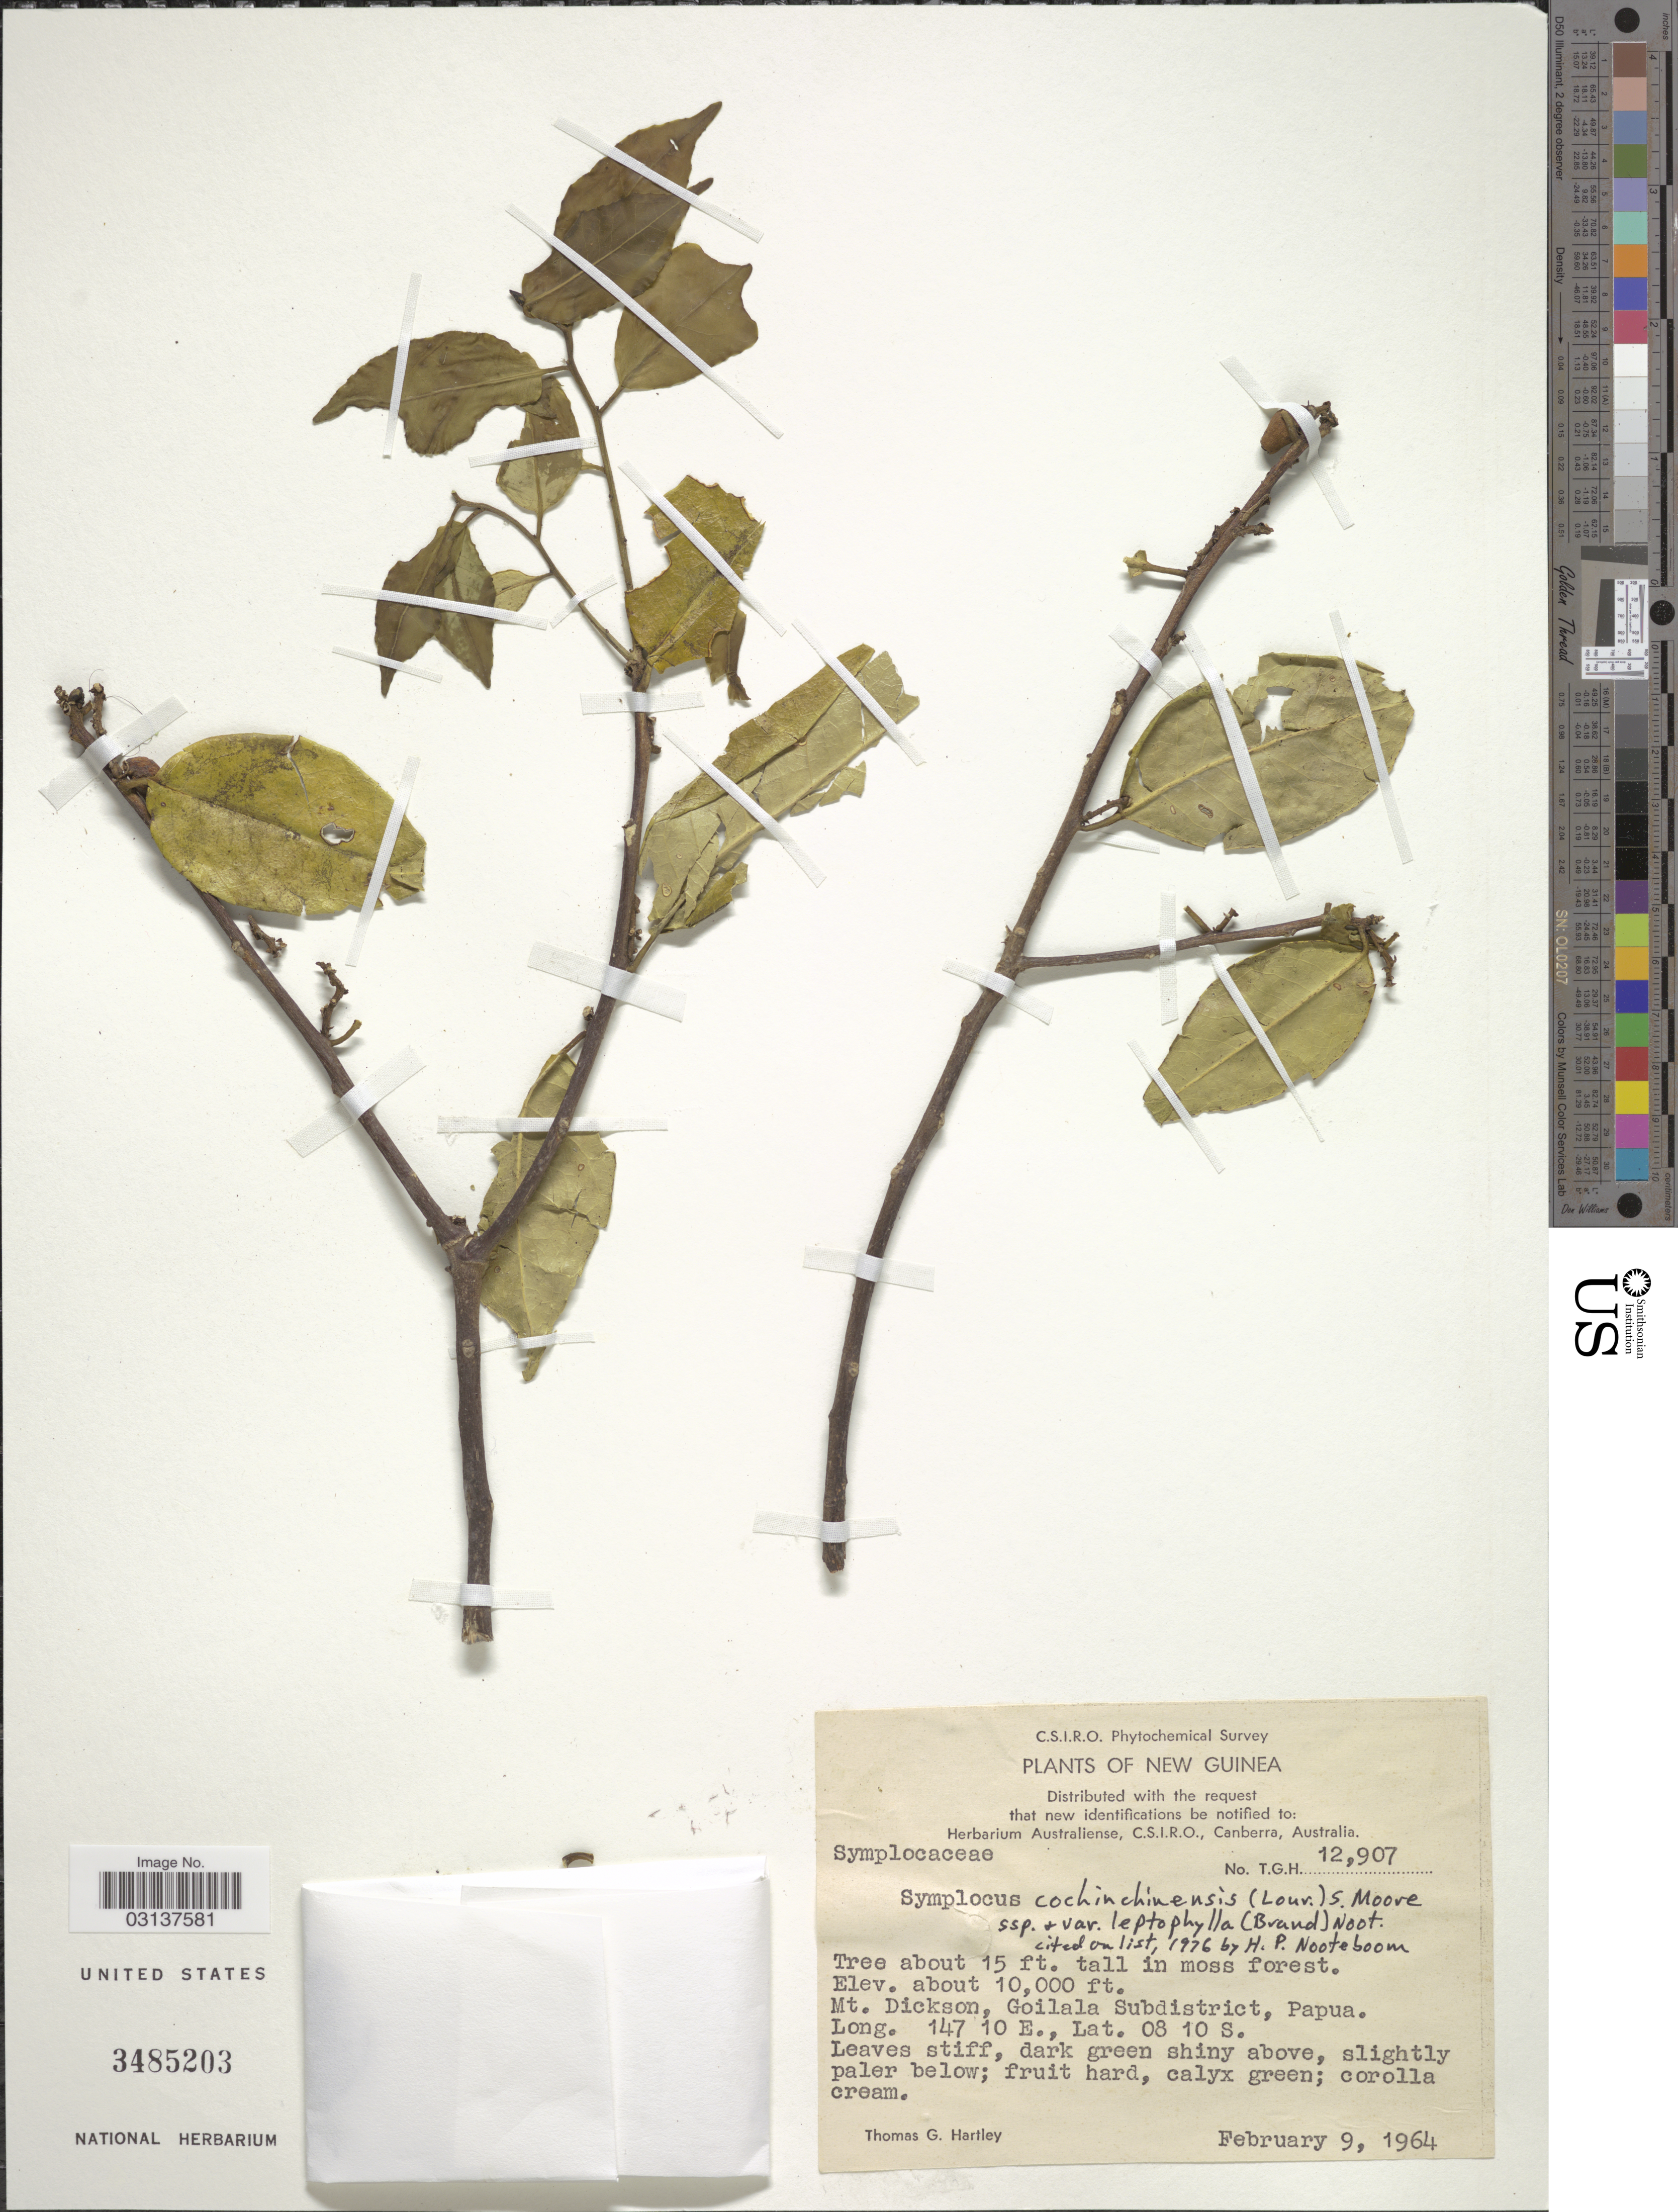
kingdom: Plantae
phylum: Tracheophyta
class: Magnoliopsida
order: Ericales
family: Symplocaceae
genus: Symplocos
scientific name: Symplocos cochinchinensis var. leptophylla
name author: (Brand) Noot.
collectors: T. Hartley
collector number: TGH12907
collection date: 1964-02-09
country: Papua New Guinea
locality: New Guinea, Mt. Dickson, Goilala Subdistrict, Papua.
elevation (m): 3048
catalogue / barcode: US 3485203